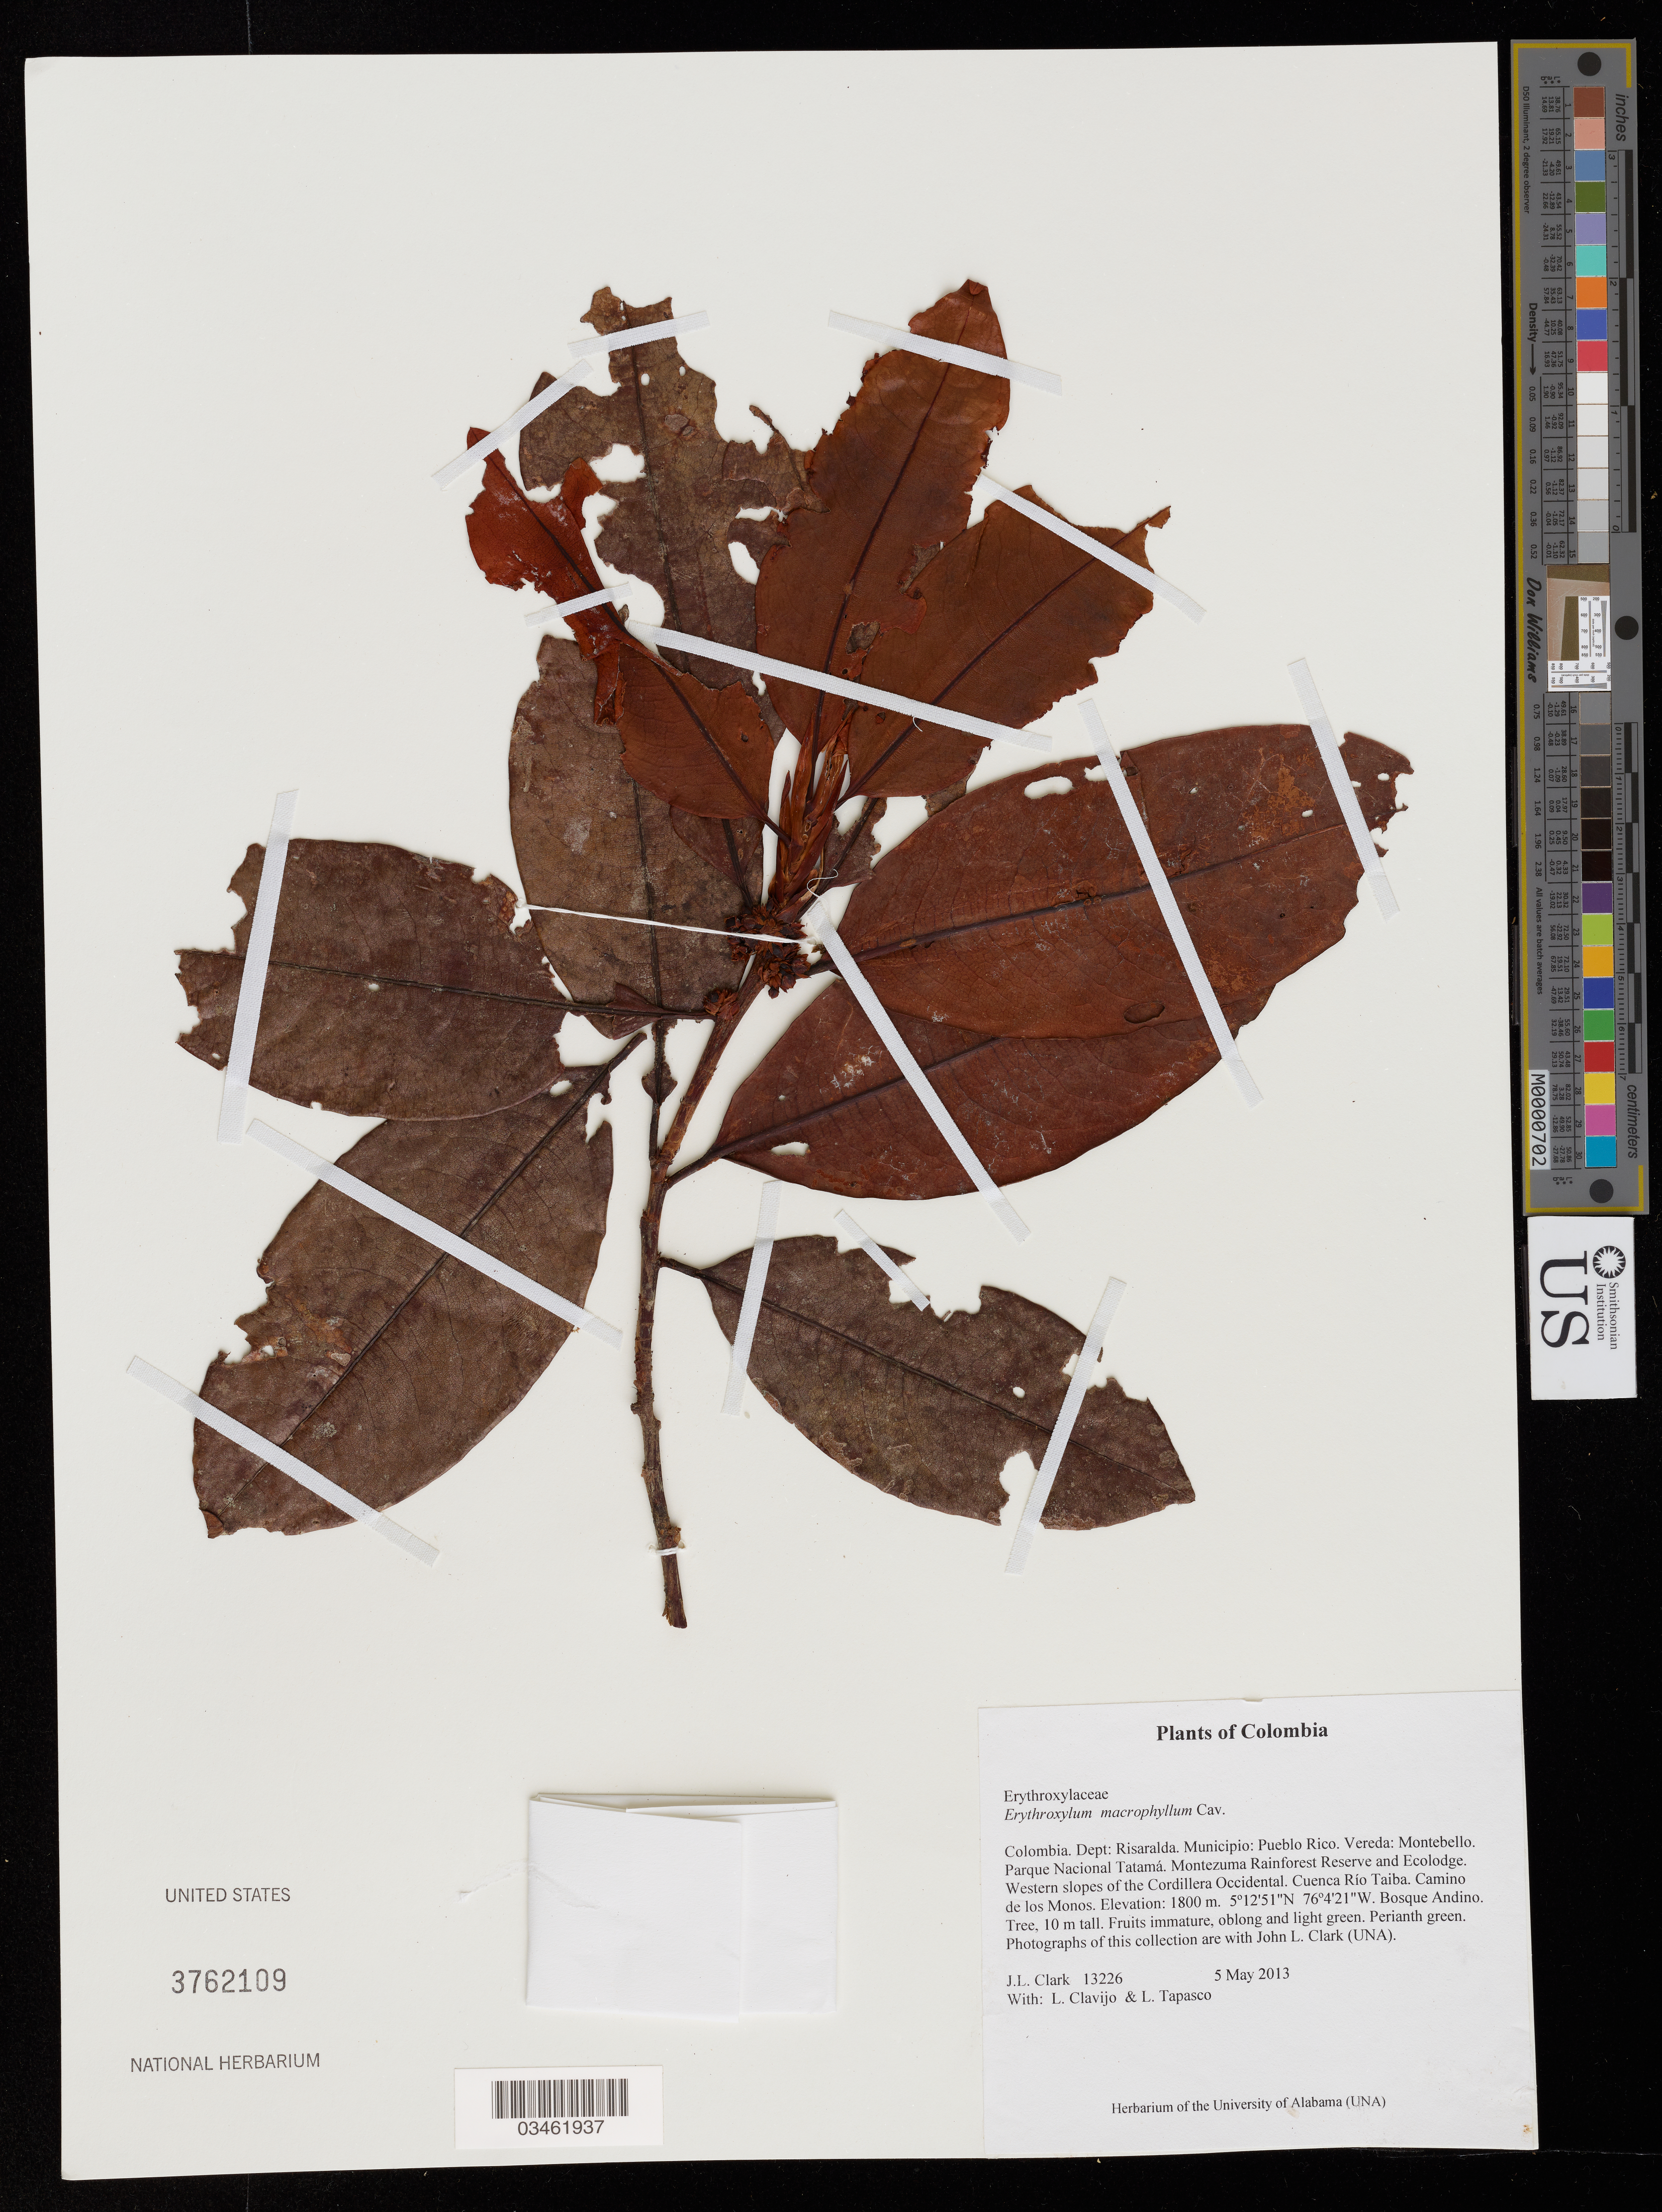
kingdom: Plantae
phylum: Tracheophyta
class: Magnoliopsida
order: Malpighiales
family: Erythroxylaceae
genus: Erythroxylum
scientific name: Erythroxylum macrophyllum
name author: Cav.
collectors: J. L. Clark, L. Clavijo & L. Tapasco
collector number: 13226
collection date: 2013-05-05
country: Colombia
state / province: Risaralda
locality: Dept: Risaralda. Municipio: Pueblo Rico. Vereda: Montebello. Parque Nacional Tatamá. Montezuma Rainforest Reserve and Ecolodge. Western slopes of the Cordillera Occidental. Cuenca Río Taiba. Camino de los Monos.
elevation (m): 1800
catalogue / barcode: US 3762109